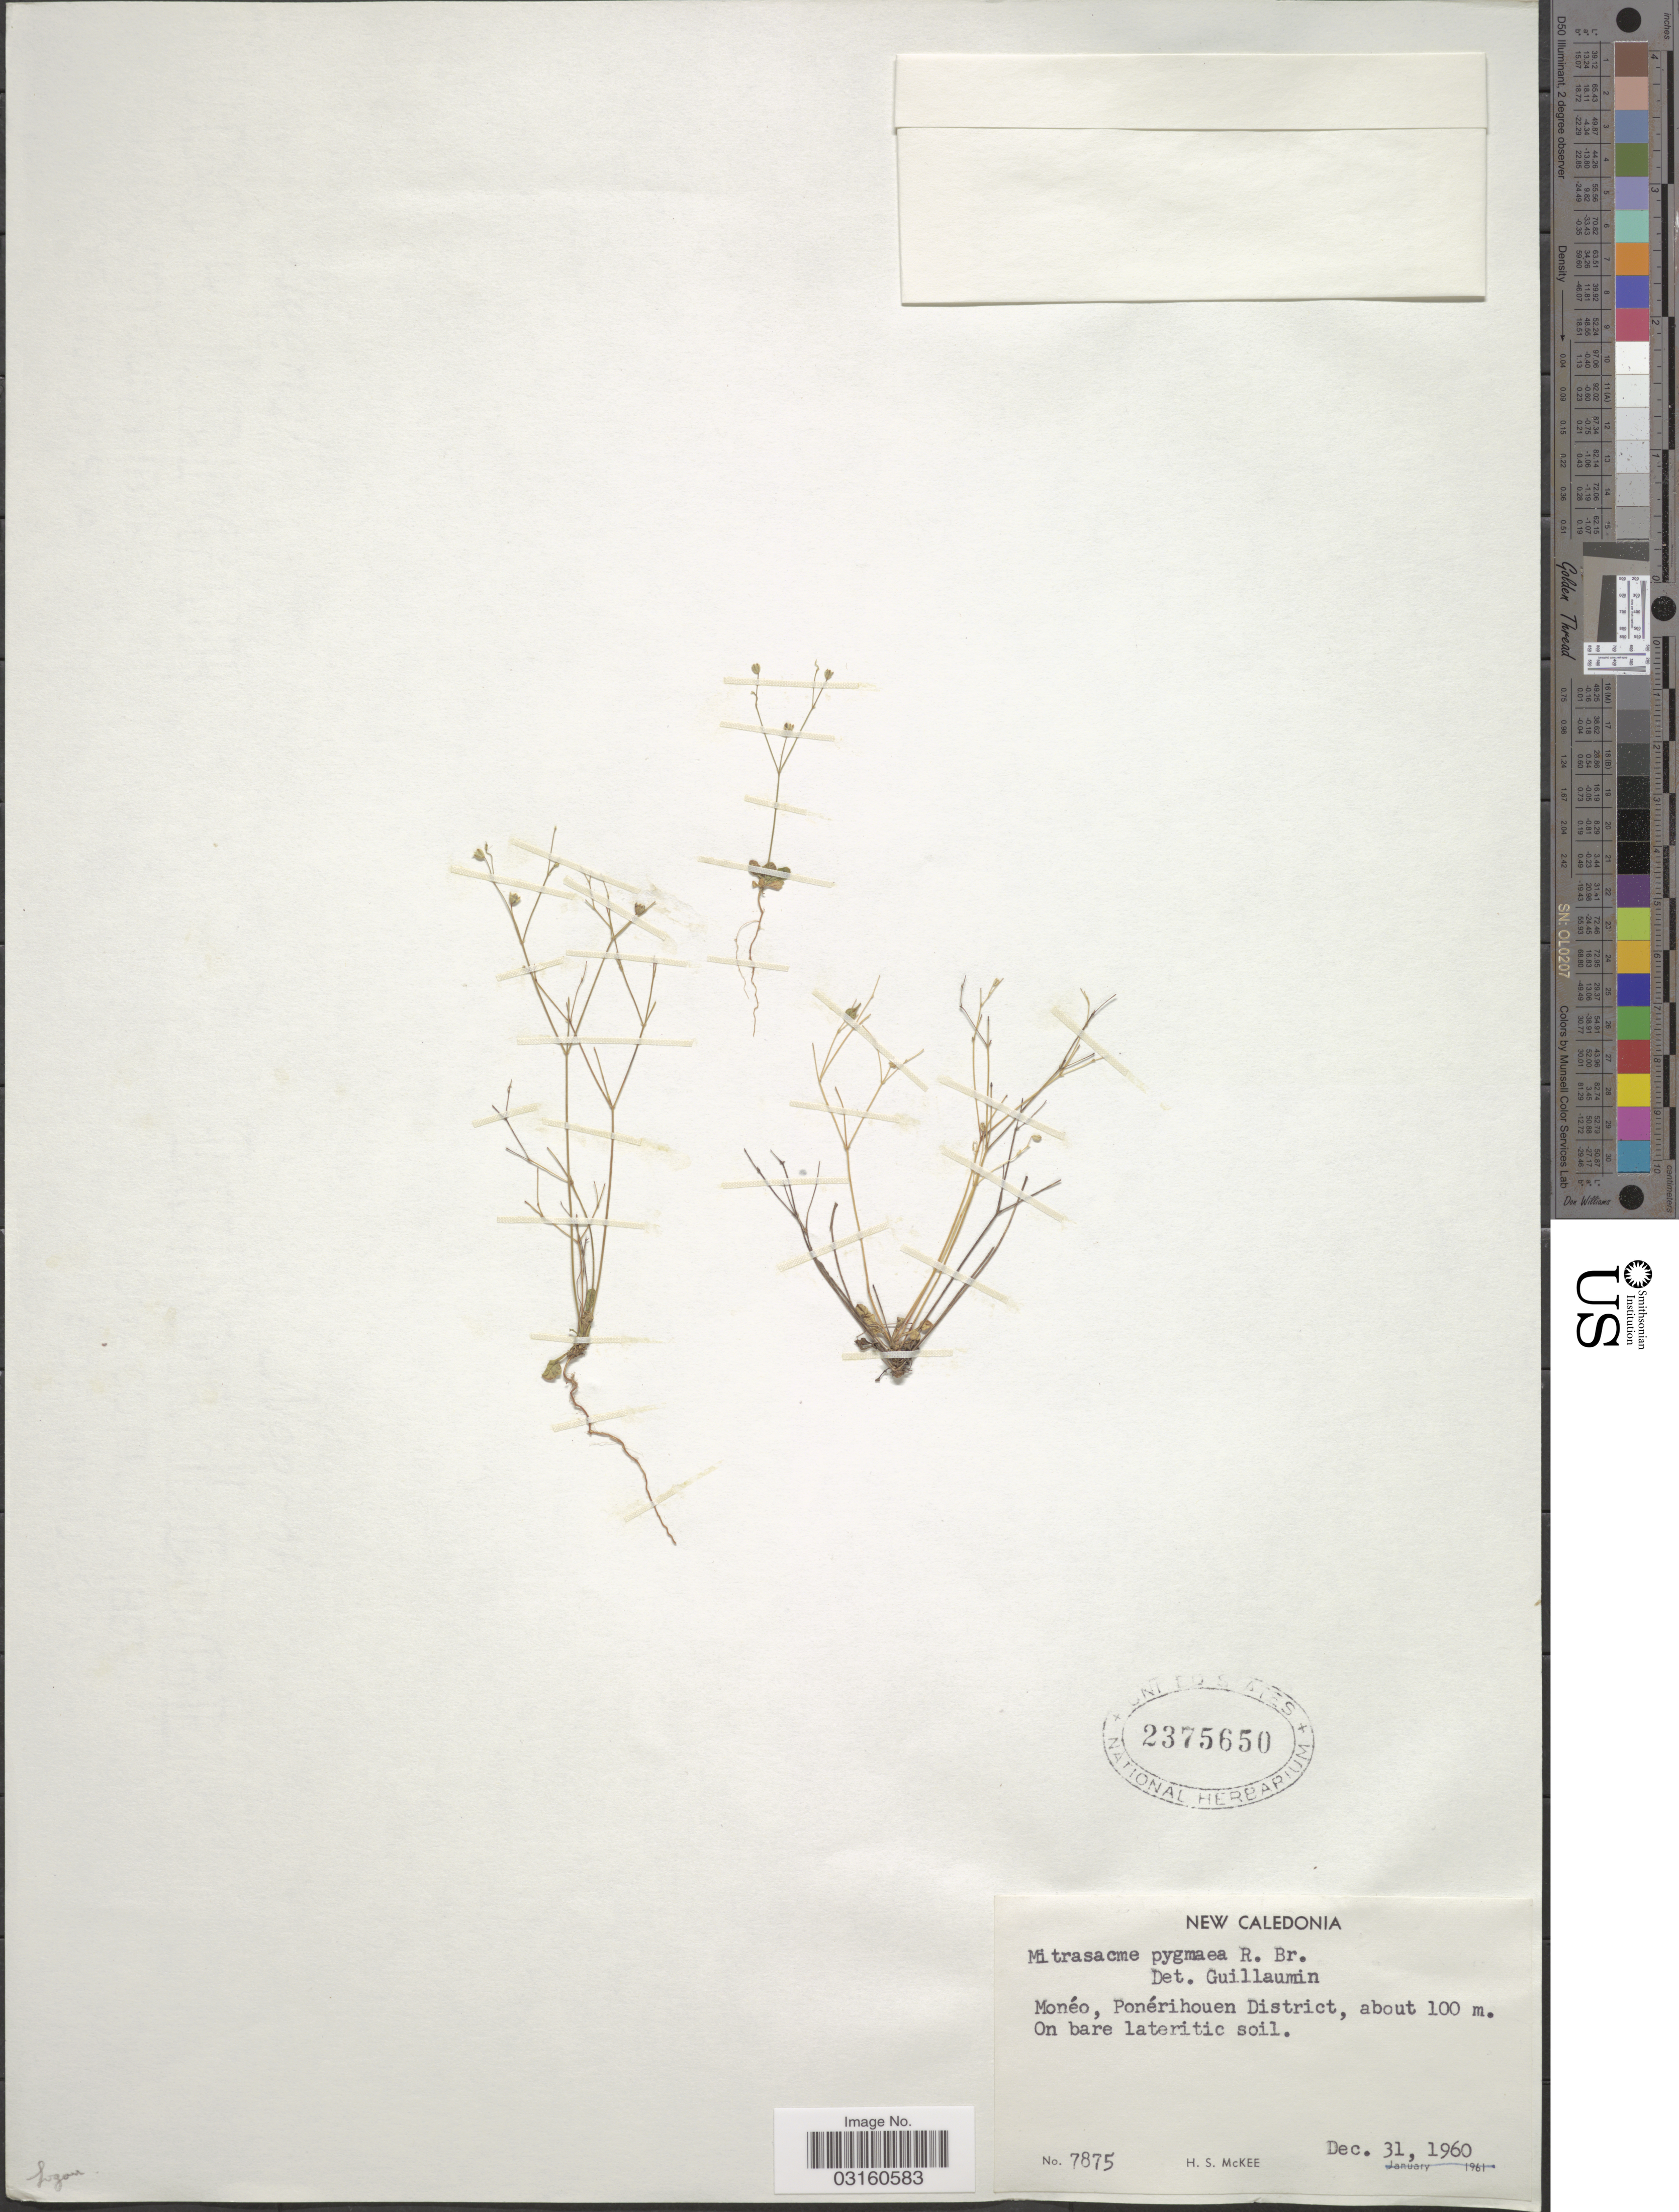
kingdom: Plantae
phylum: Tracheophyta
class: Magnoliopsida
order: Gentianales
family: Loganiaceae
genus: Mitrasacme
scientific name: Mitrasacme pygmaea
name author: R. Br.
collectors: H. S. McKee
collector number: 7875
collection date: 1960-12-31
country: New Caledonia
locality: Monéo, Ponérihouen District.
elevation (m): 100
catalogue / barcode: US 2375650